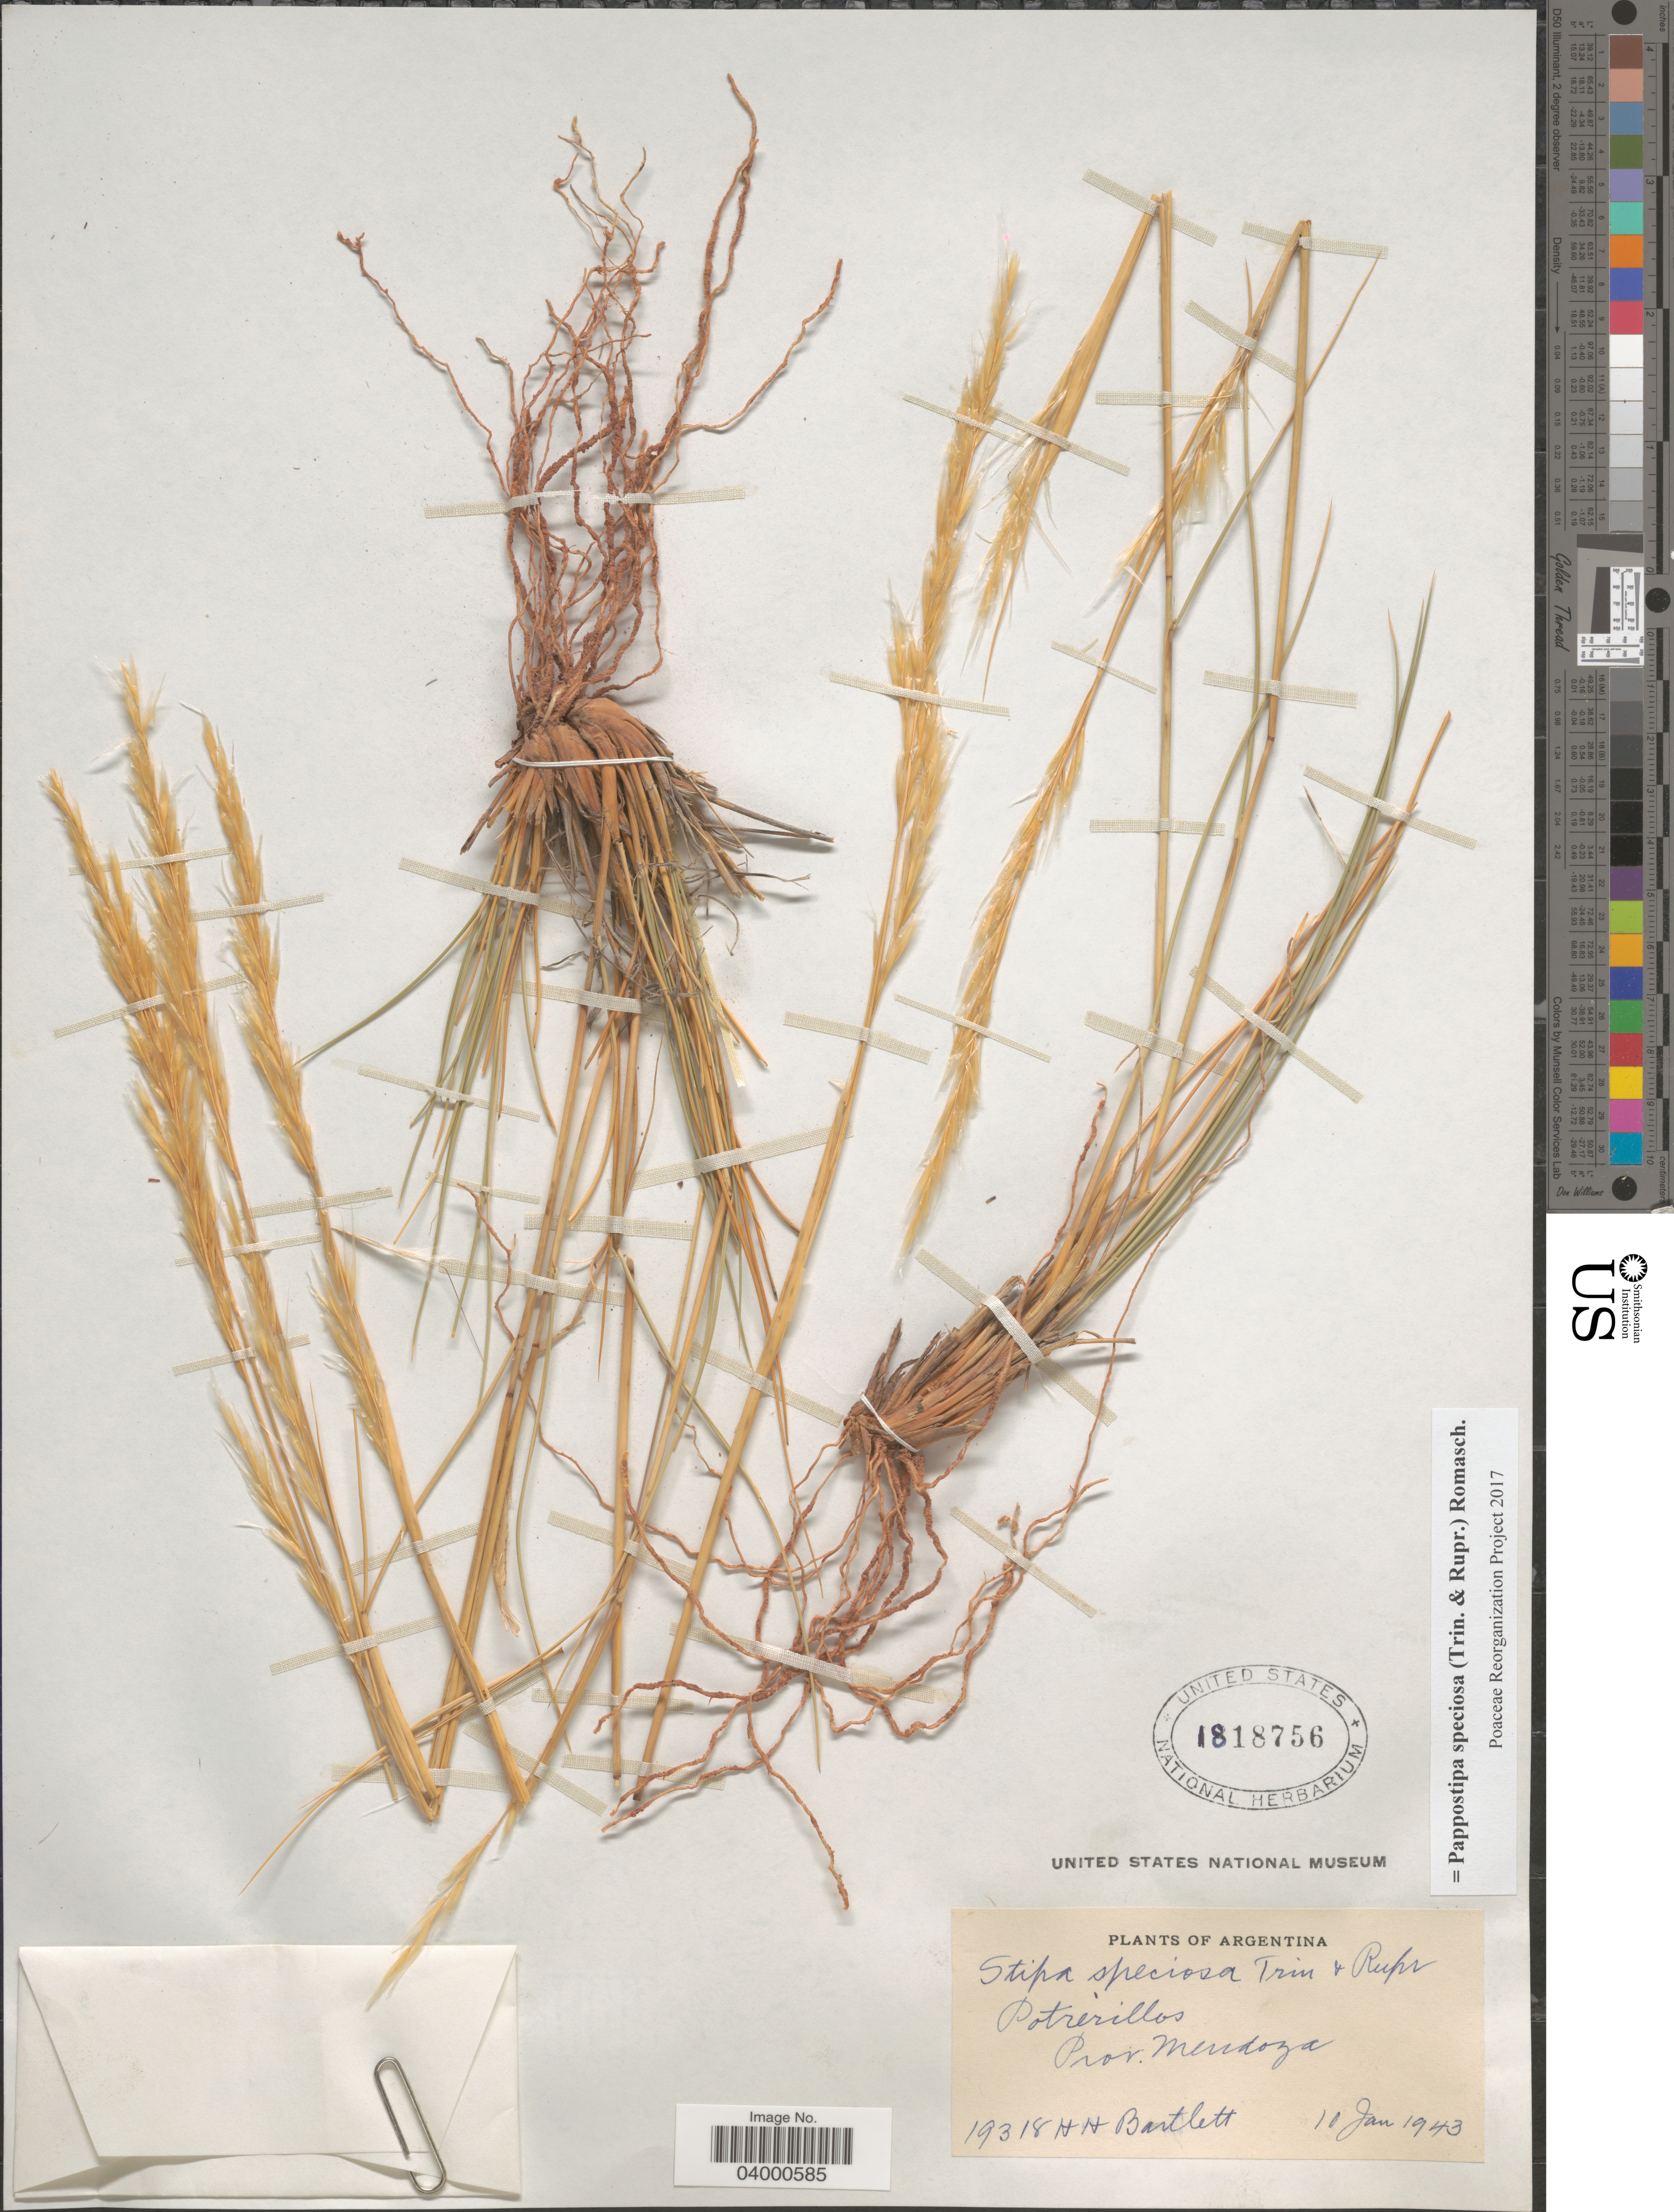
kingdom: Plantae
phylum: Tracheophyta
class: Liliopsida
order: Poales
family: Poaceae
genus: Pappostipa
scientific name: Pappostipa speciosa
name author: (Trin. & Rupr.) Romasch.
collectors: H. H. Bartlett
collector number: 19318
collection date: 1943-01-10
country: Argentina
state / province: Mendoza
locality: Potrerollos.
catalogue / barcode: US 1818756